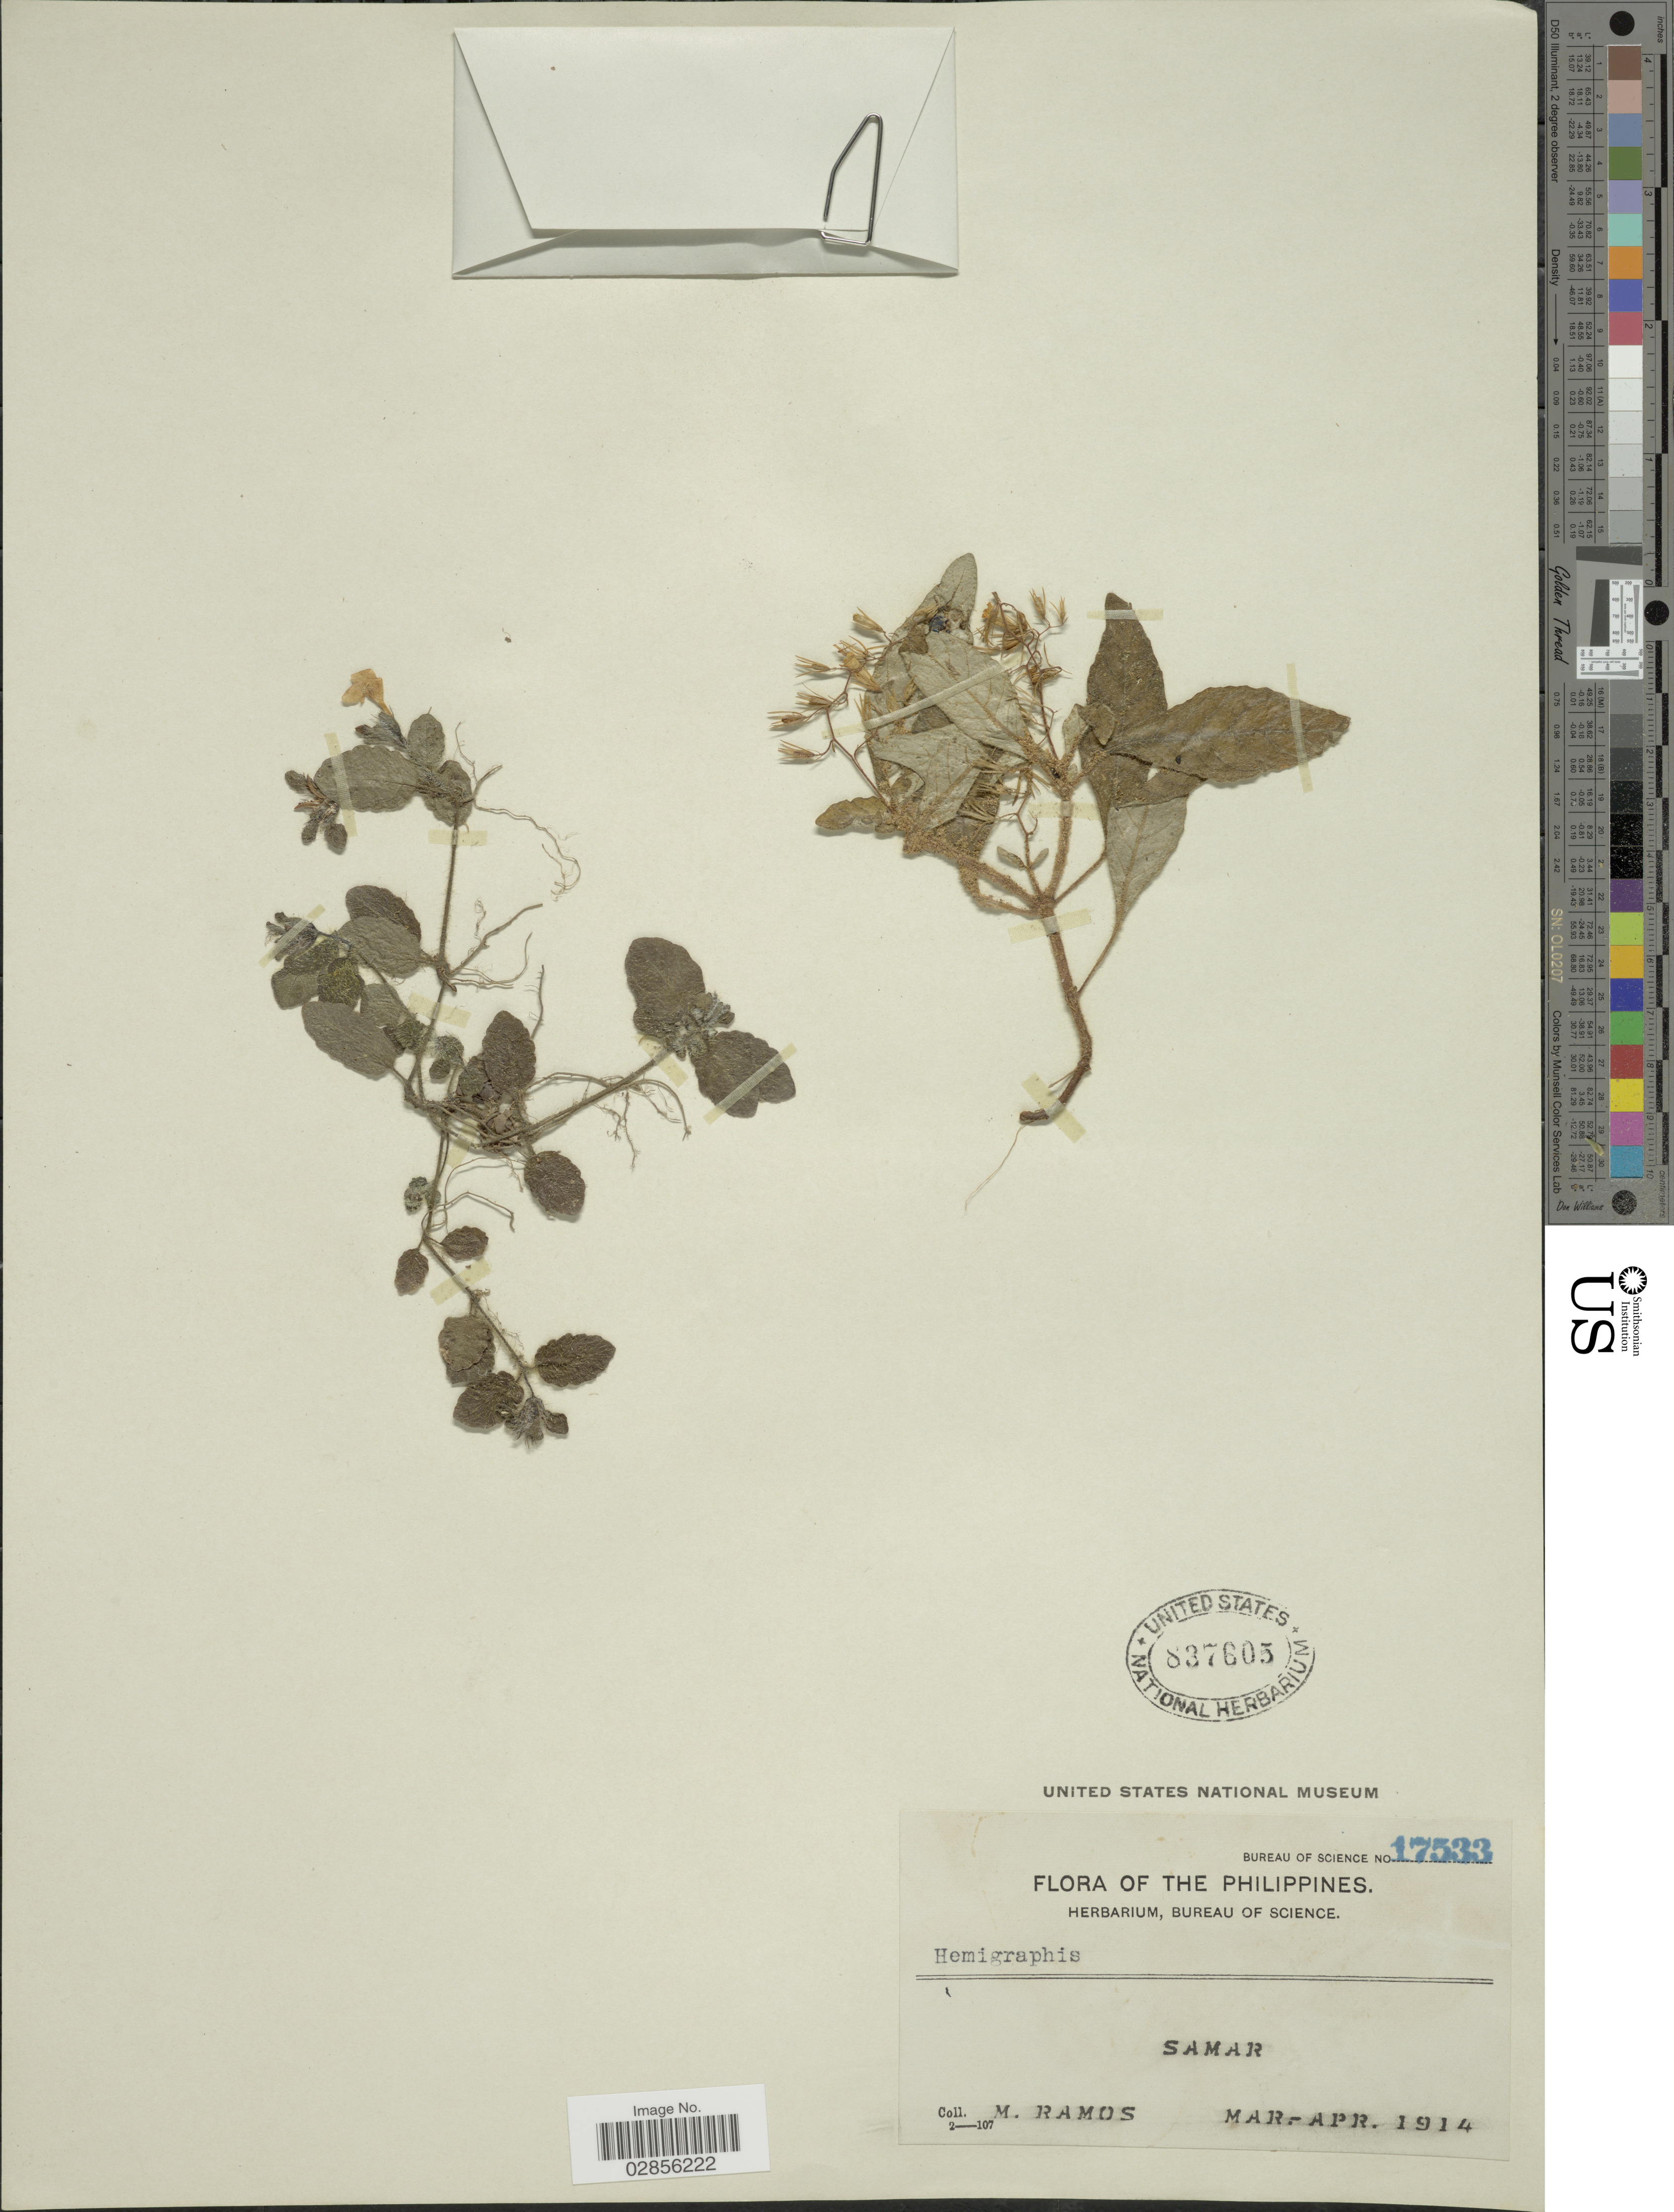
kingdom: Plantae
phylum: Tracheophyta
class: Magnoliopsida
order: Lamiales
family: Acanthaceae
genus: Hemigraphis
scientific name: Hemigraphis sp.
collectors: M. Ramos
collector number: Bureau of Science 17533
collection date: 1914-03/1914-04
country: Philippines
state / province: Eastern Visayas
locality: Samar.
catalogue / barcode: US 837605